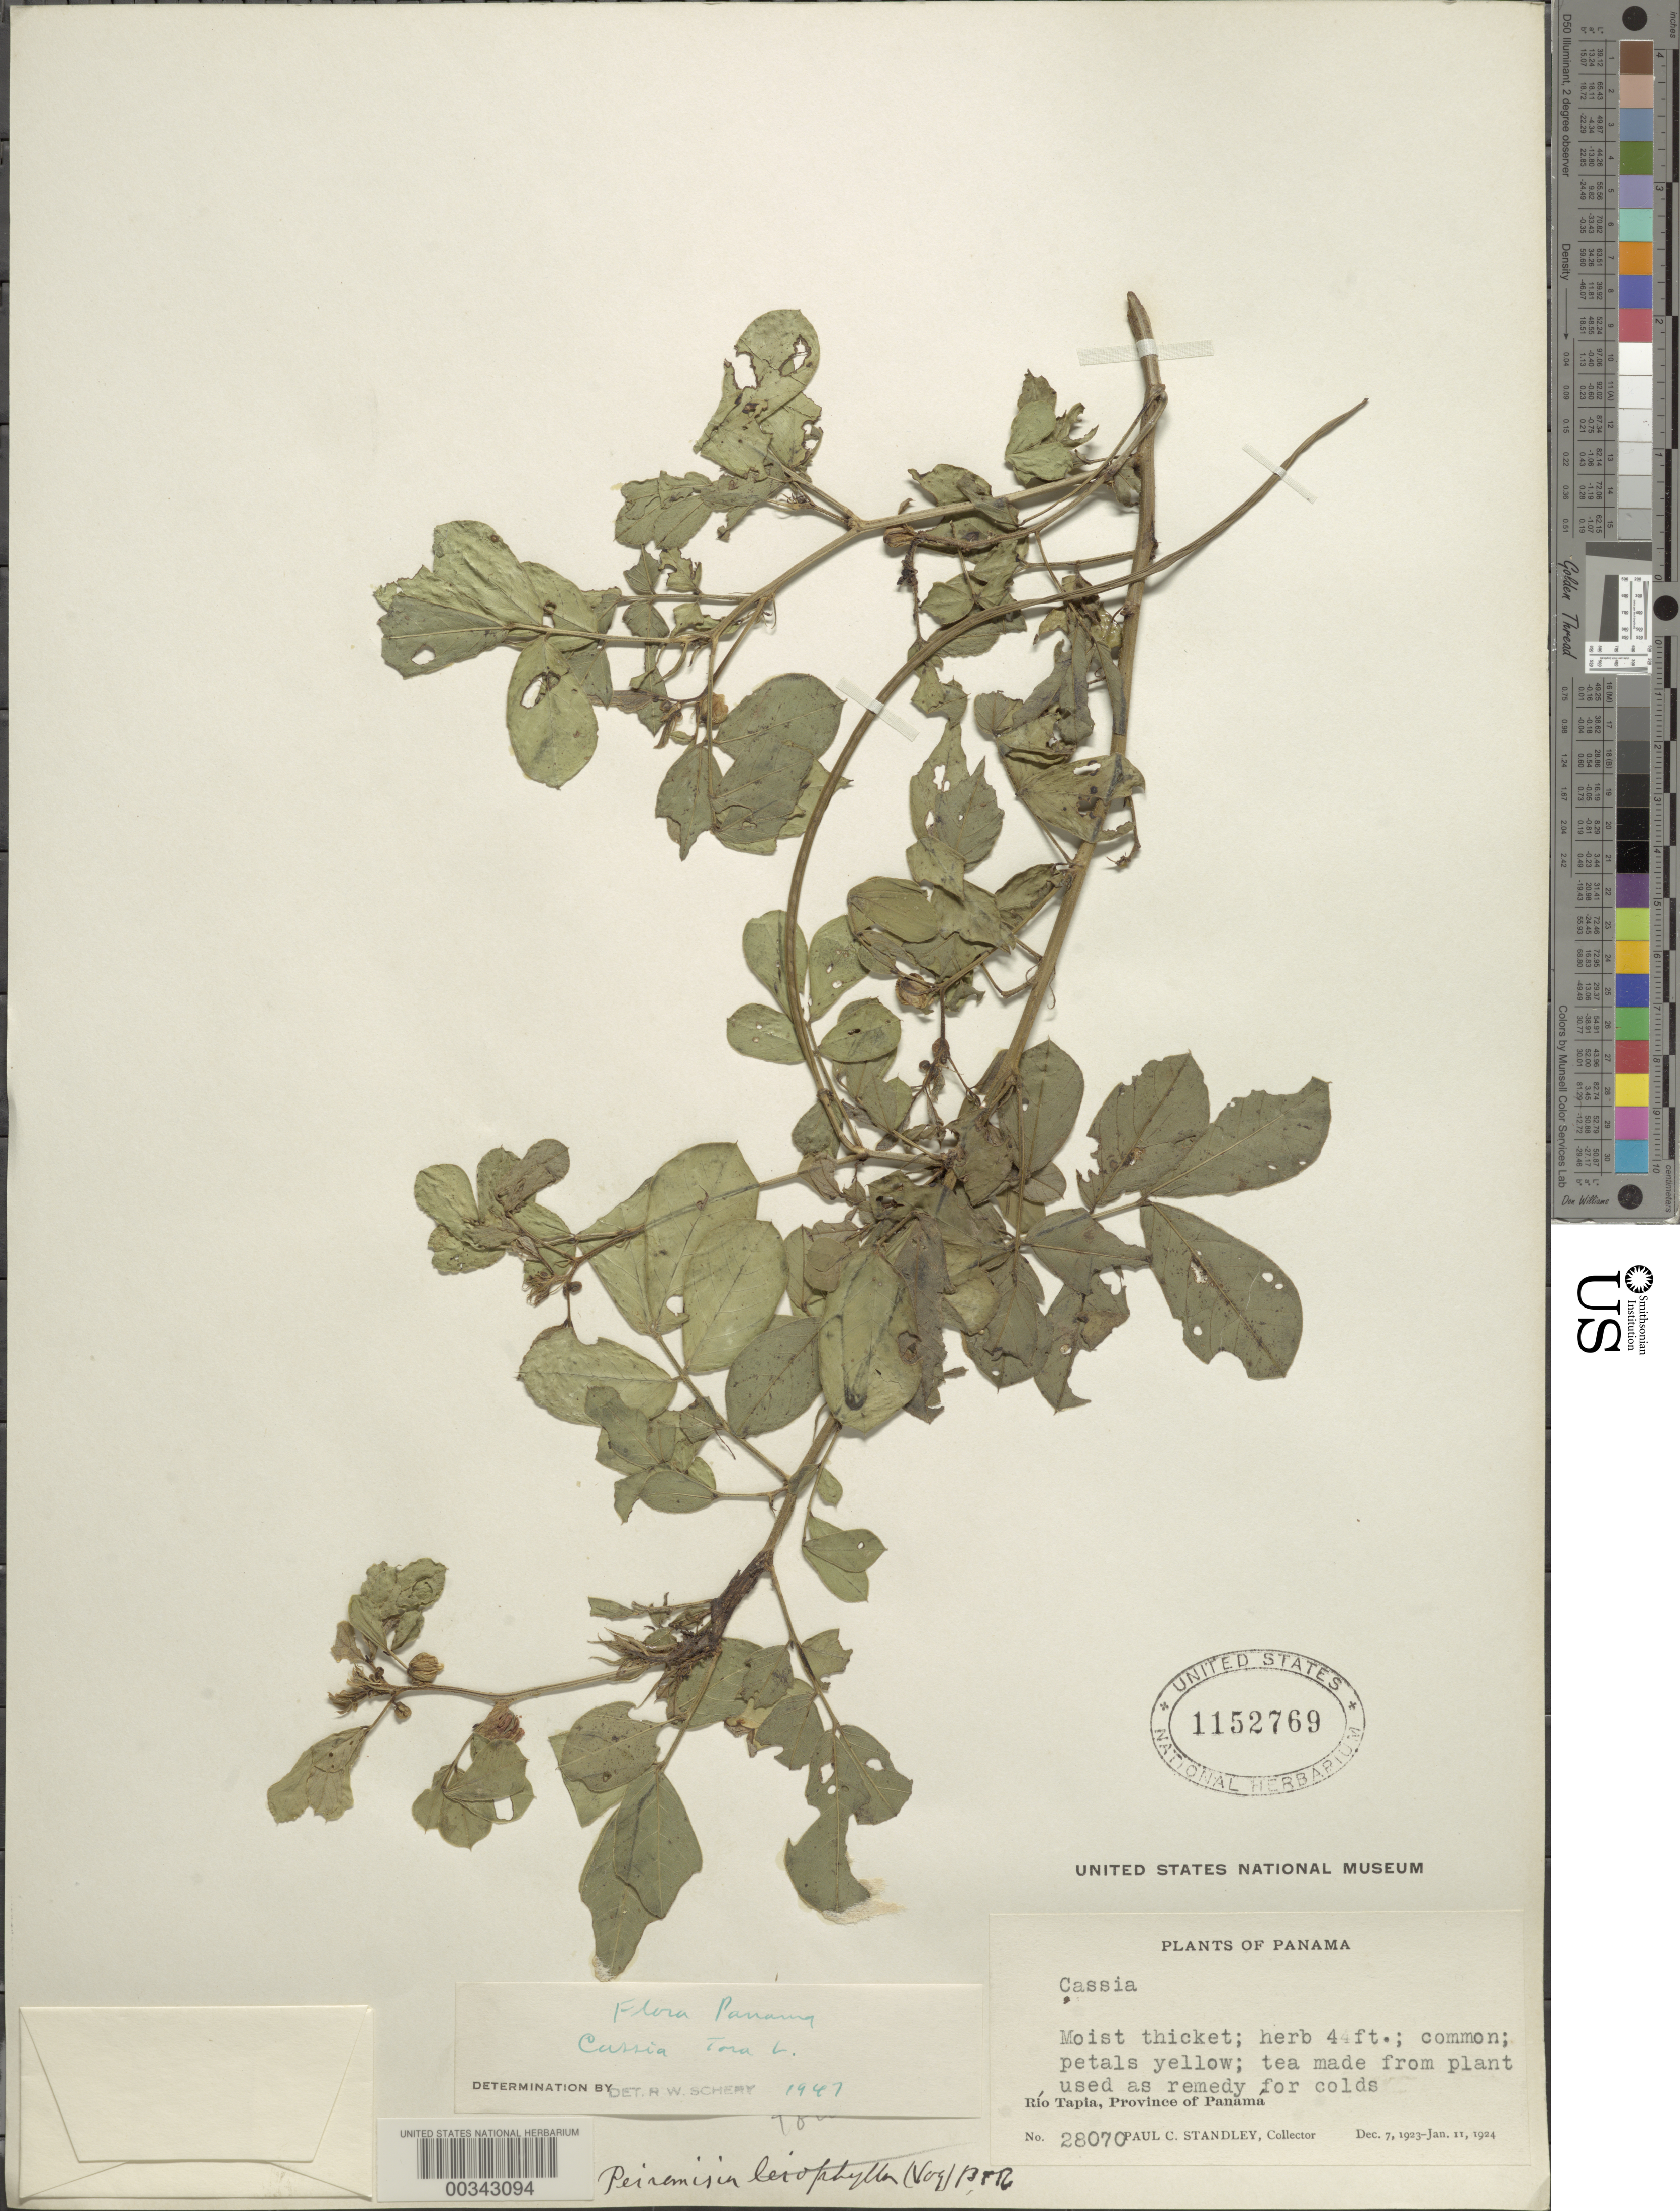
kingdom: Plantae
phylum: Tracheophyta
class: Magnoliopsida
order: Fabales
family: Fabaceae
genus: Senna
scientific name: Senna obtusifolia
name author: (L.) H.S. Irwin & Barneby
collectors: P. C. Standley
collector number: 28070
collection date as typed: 07 Dec 1923 to 11 Jan 1924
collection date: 1923-12-07/1924-01-11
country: Panama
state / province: Panamá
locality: Rio Tapia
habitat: Moist thicket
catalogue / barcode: US 1152769